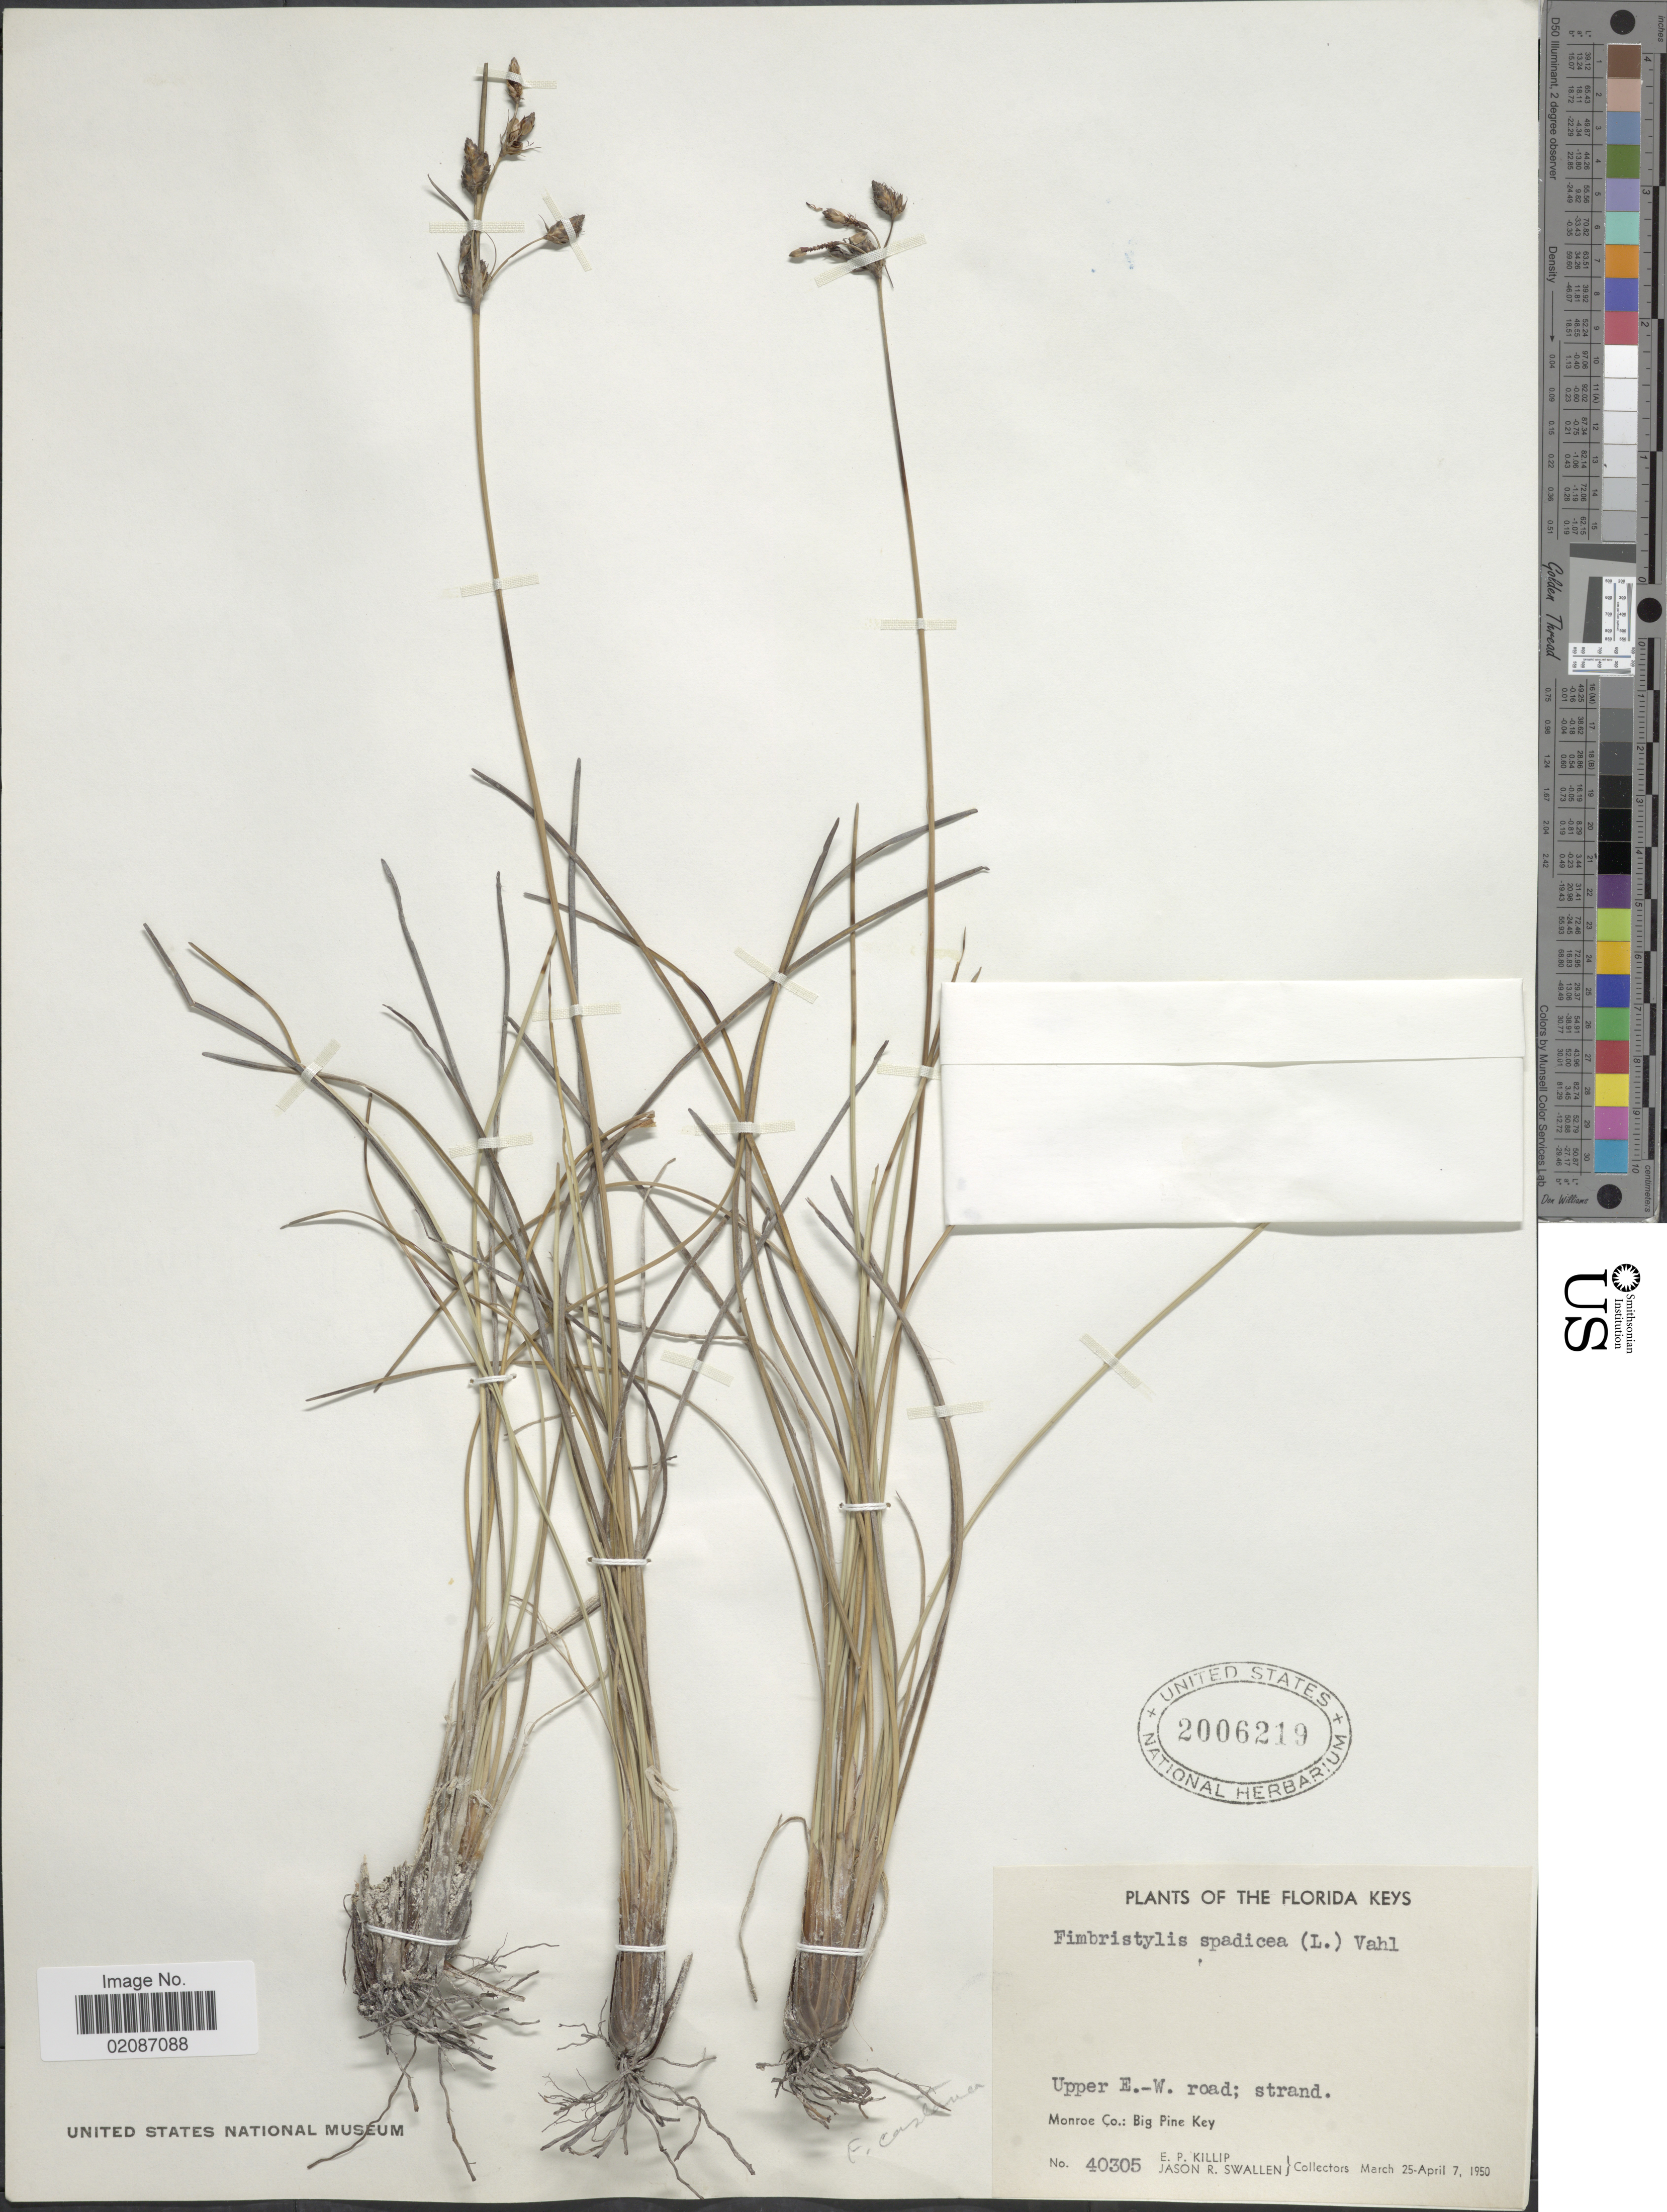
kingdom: Plantae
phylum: Tracheophyta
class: Liliopsida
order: Poales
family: Cyperaceae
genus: Fimbristylis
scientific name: Fimbristylis castanea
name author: (Michx.) Vahl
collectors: E. P. Killip & J. R. Swallen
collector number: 40305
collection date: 1950-03-25/1950-04-07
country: United States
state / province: Florida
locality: Florida Keys, Upper E-W, Monroe Co, Big Pine Key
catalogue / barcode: US 2006219